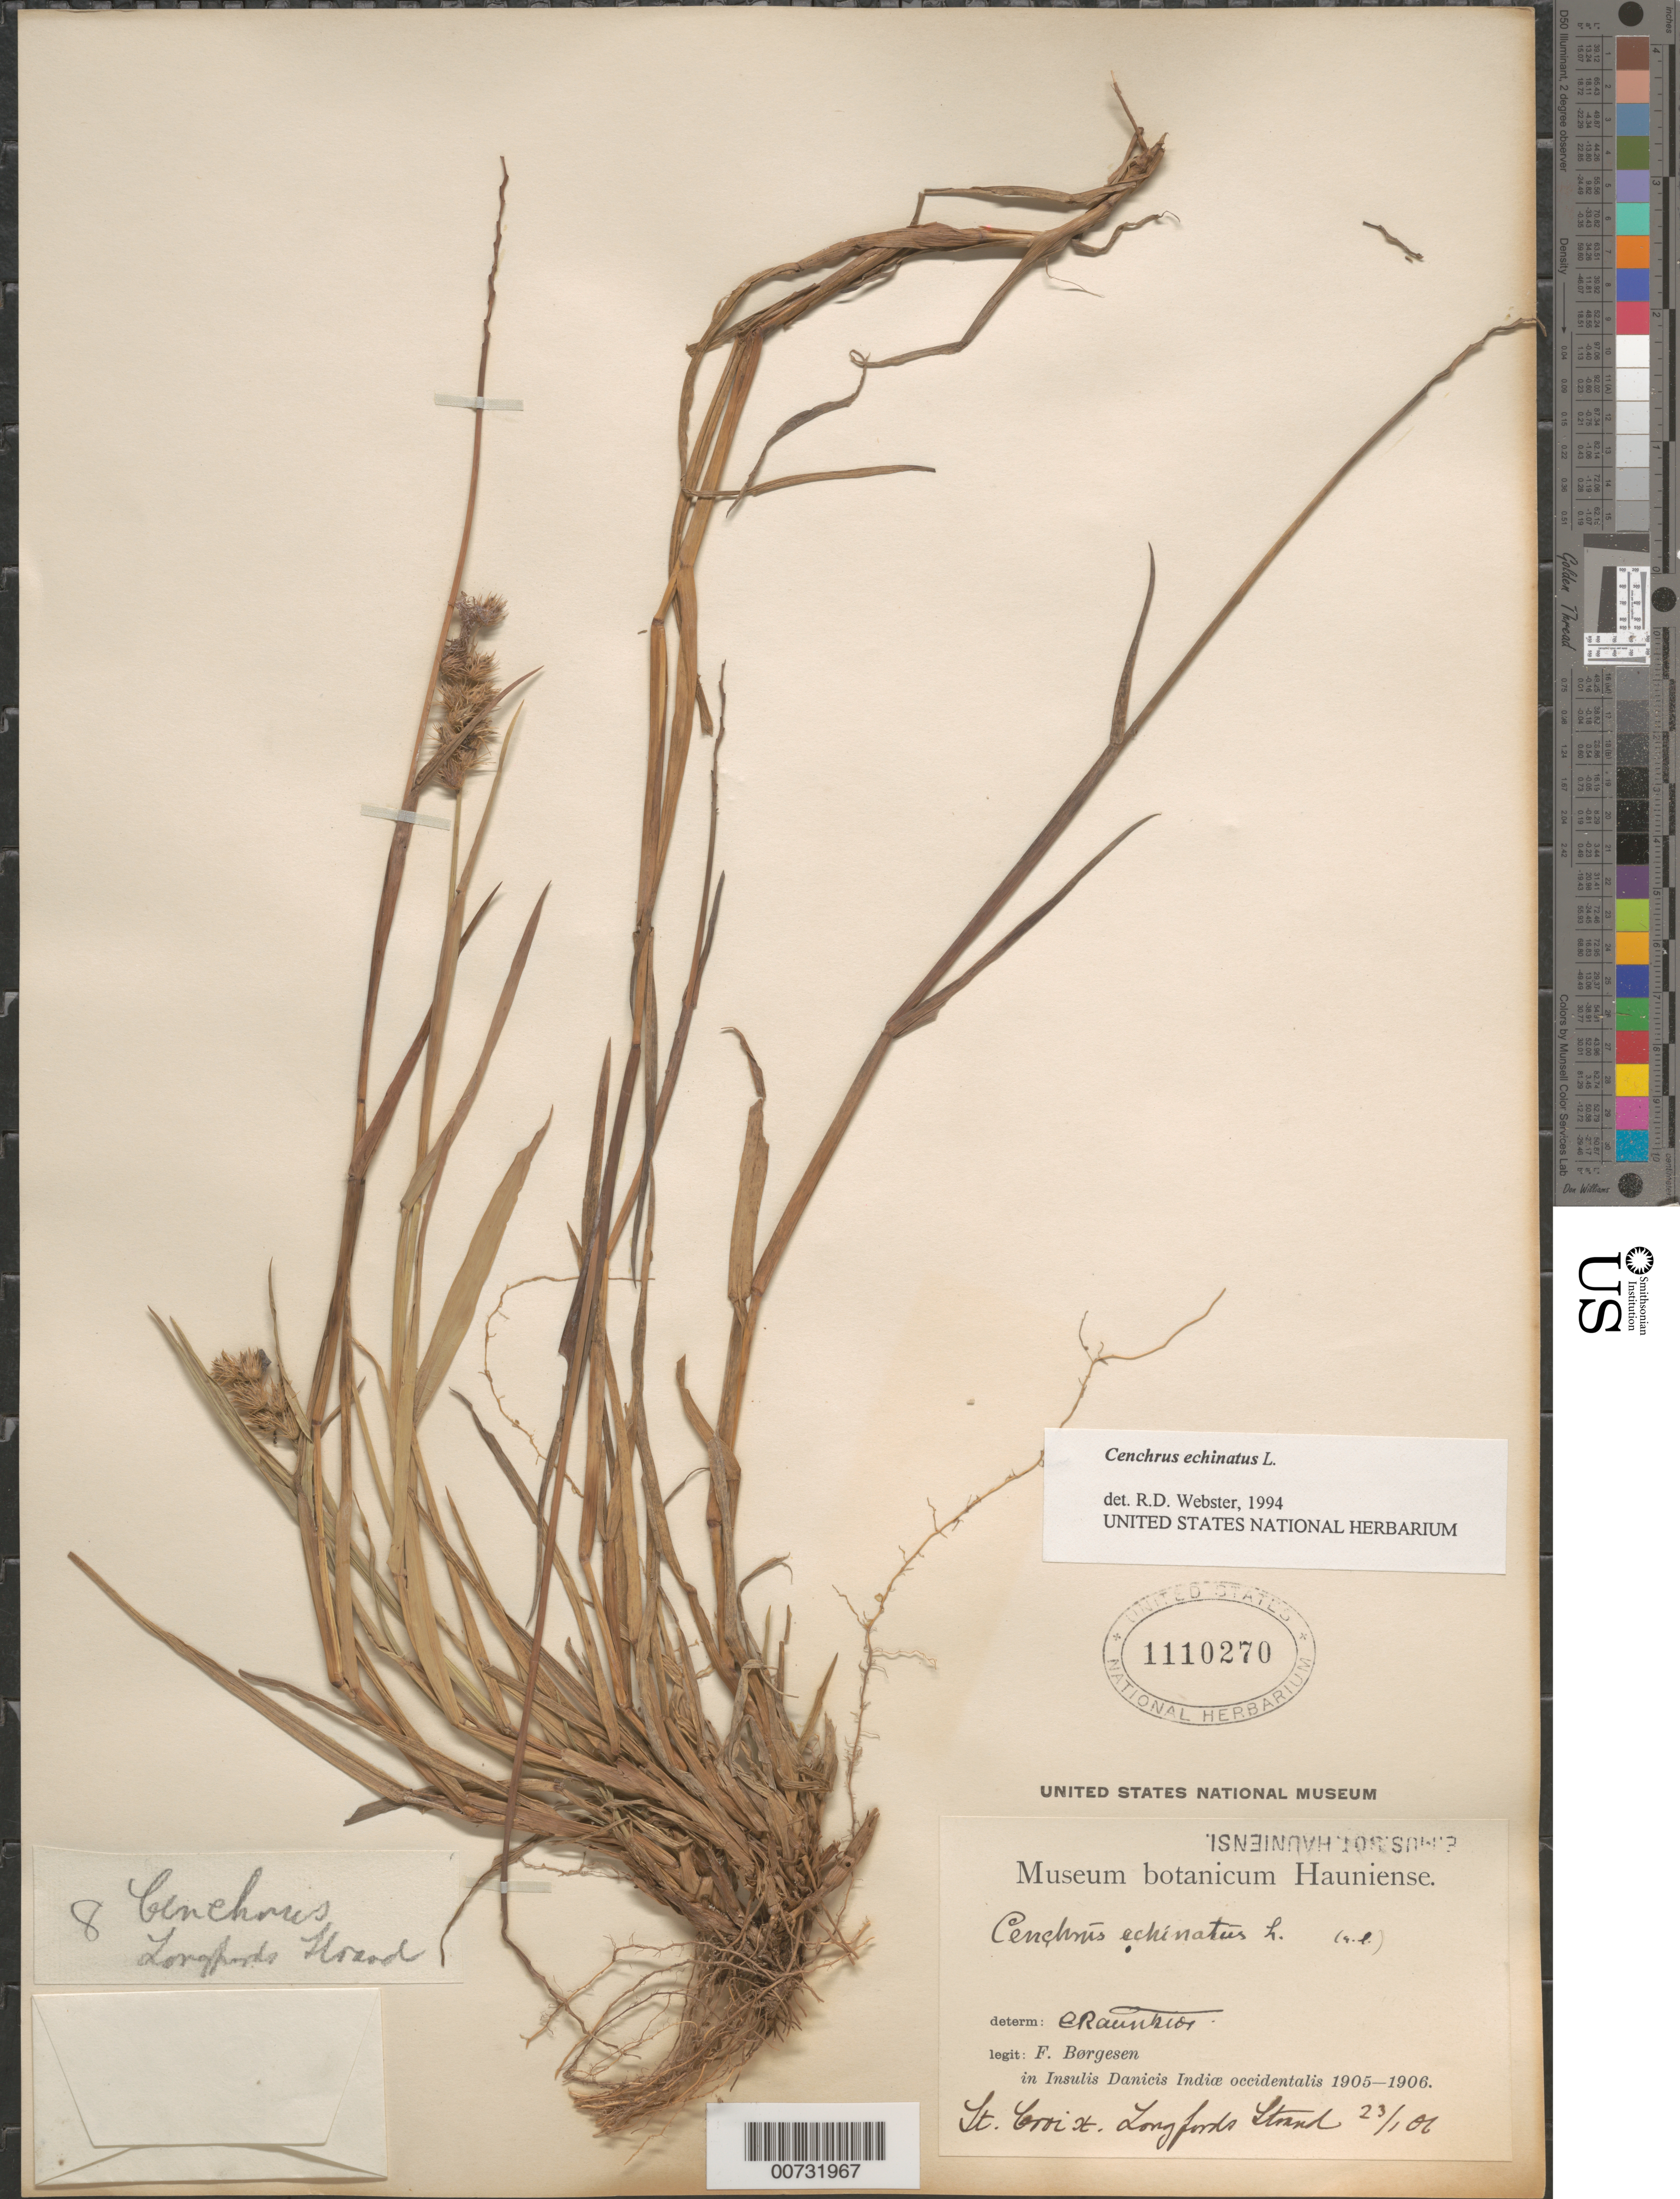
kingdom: Plantae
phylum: Tracheophyta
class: Liliopsida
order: Poales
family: Poaceae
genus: Cenchrus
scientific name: Cenchrus echinatus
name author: L.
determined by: Webster, Robert D.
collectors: F. C. Børgesen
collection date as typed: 23 Jan 1906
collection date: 1906-01-23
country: U.S. Virgin Islands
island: St. Croix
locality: St. Croix; Longfords Strand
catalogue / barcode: US 1110270